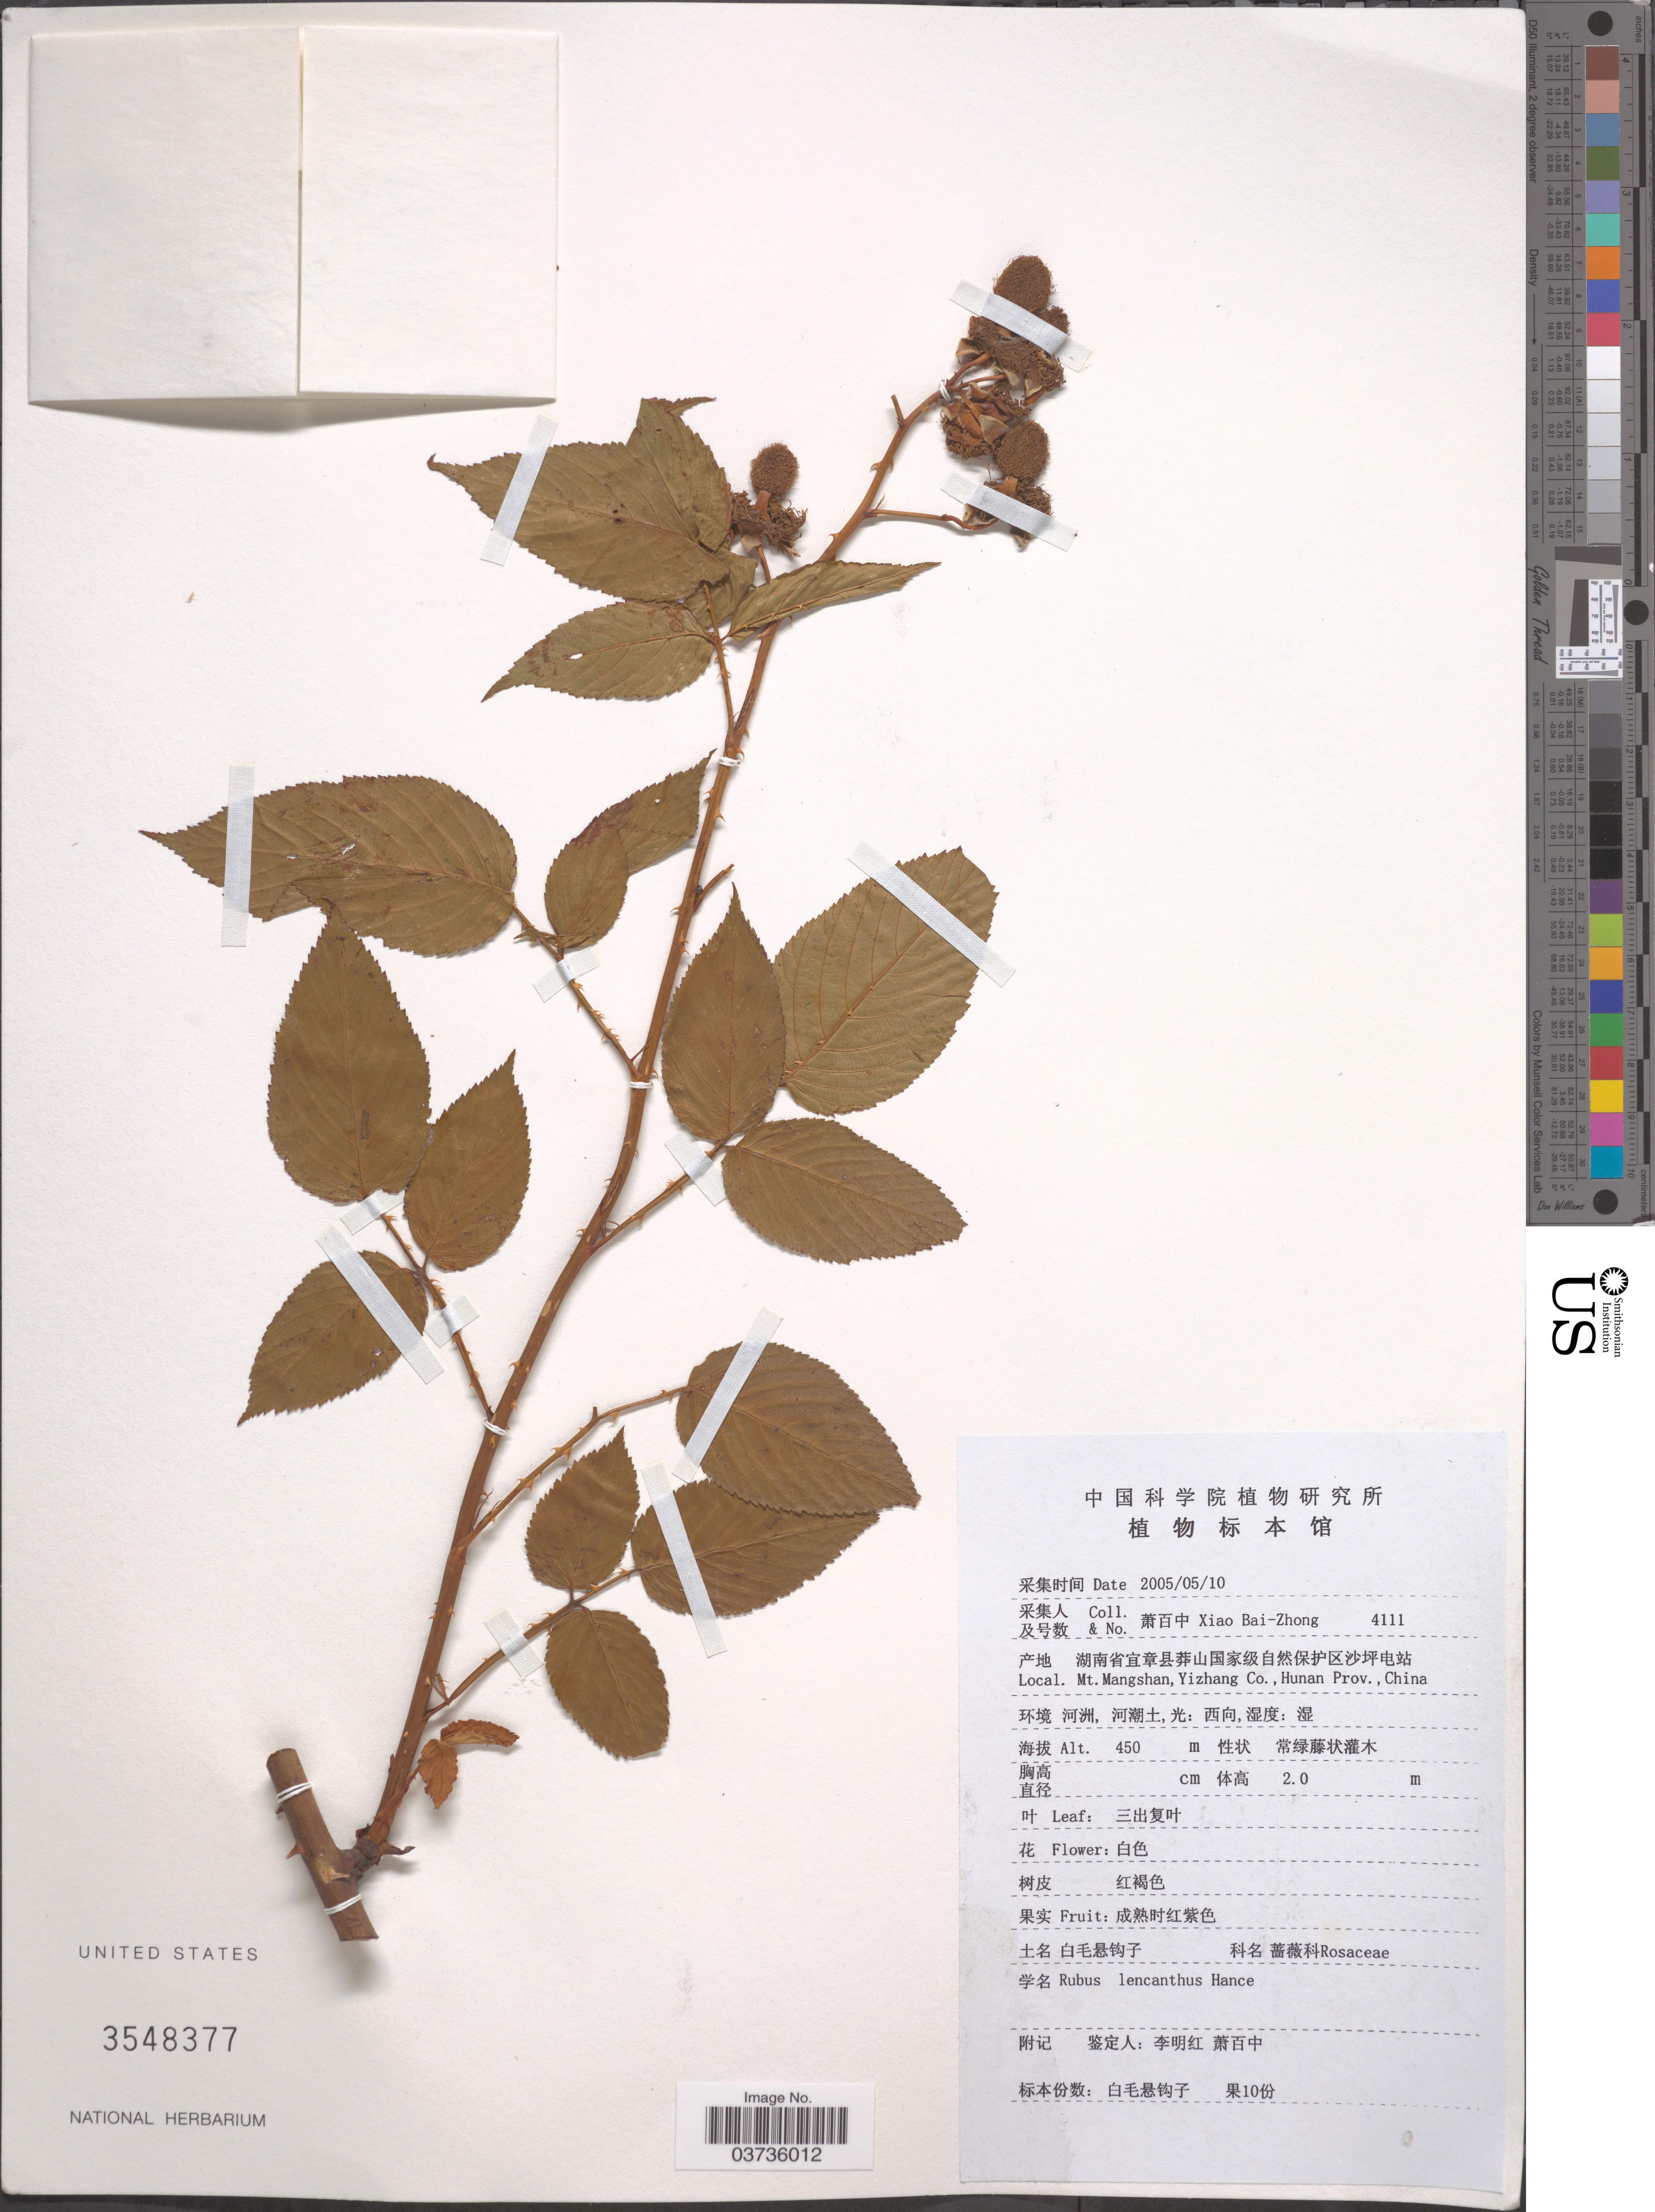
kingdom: Plantae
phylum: Tracheophyta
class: Magnoliopsida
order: Rosales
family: Rosaceae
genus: Rubus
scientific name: Rubus leucanthus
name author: Hance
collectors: B. Z. Xiao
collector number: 4111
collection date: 2005-05-10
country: China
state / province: Hunan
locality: Mt. Mangshan, Yizhang Co.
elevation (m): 450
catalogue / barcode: US 3548377